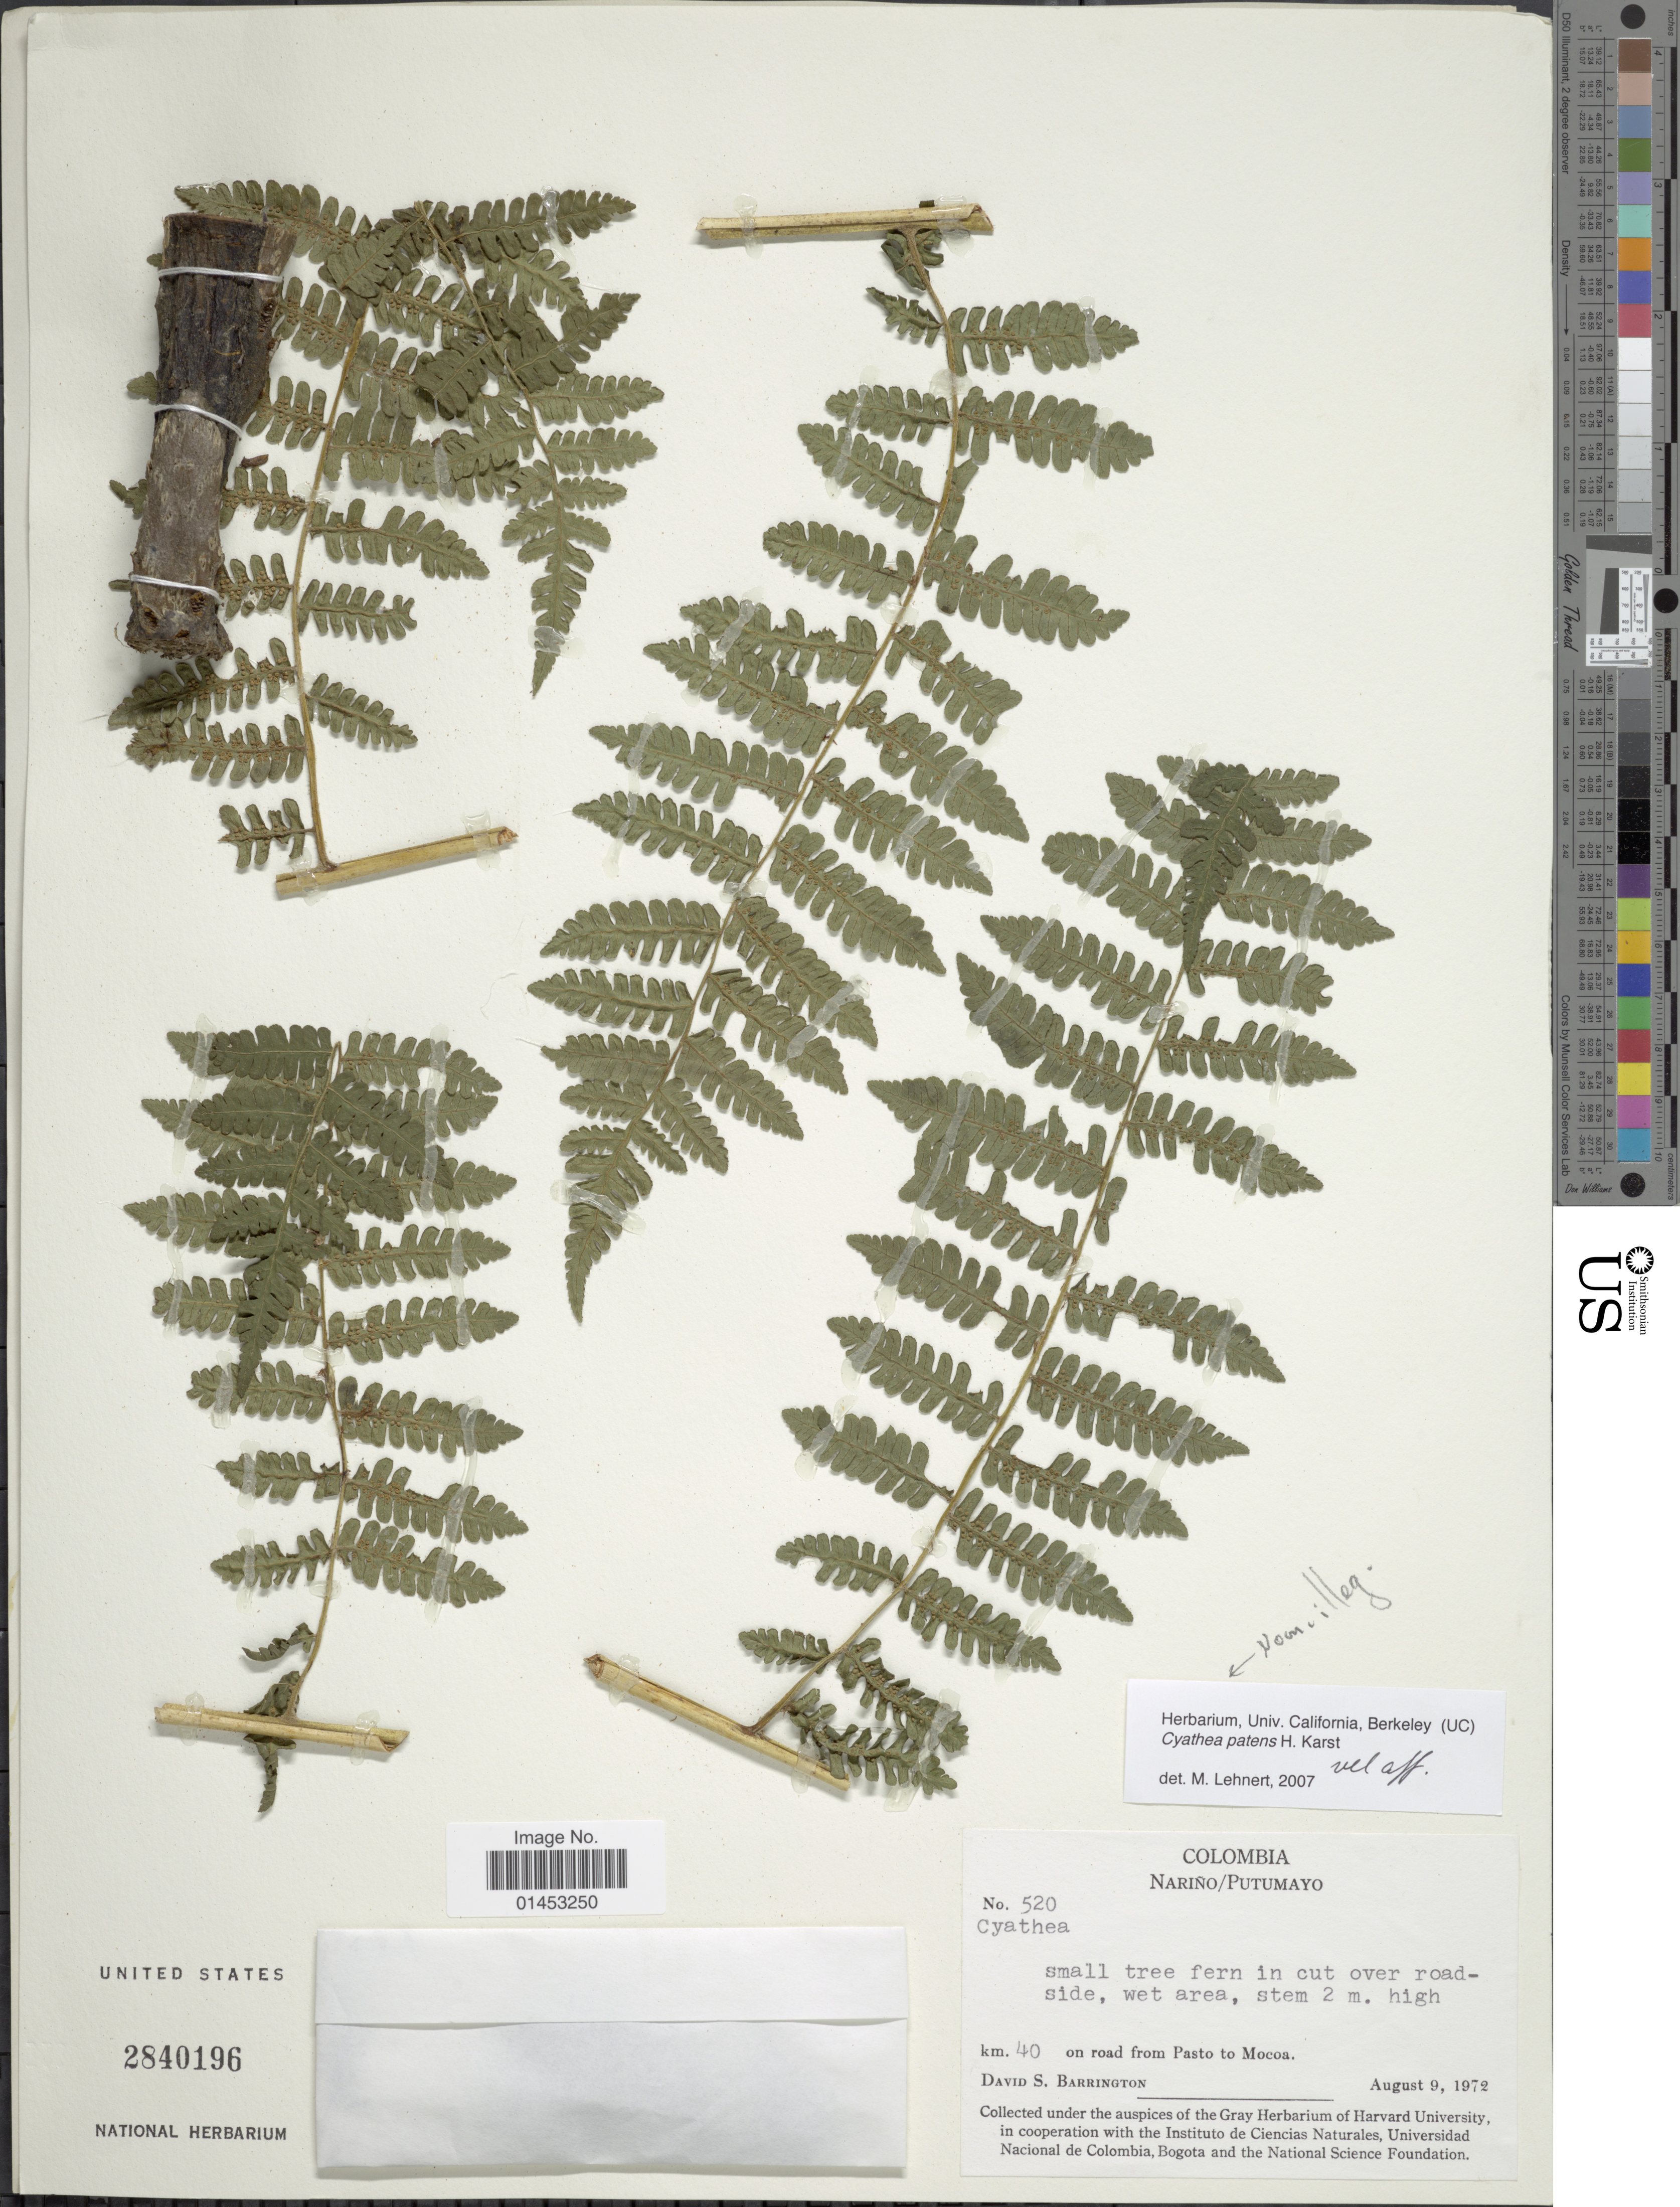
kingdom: Plantae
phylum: Tracheophyta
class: Polypodiopsida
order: Cyatheales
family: Cyatheaceae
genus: Cyathea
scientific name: Cyathea sp.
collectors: D. S. Barrington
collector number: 520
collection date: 1972-08-09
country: Colombia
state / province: Putumayo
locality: Narino/Putumayo, km 40 on road from Pasto to Mocoa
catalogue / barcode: US 2840196